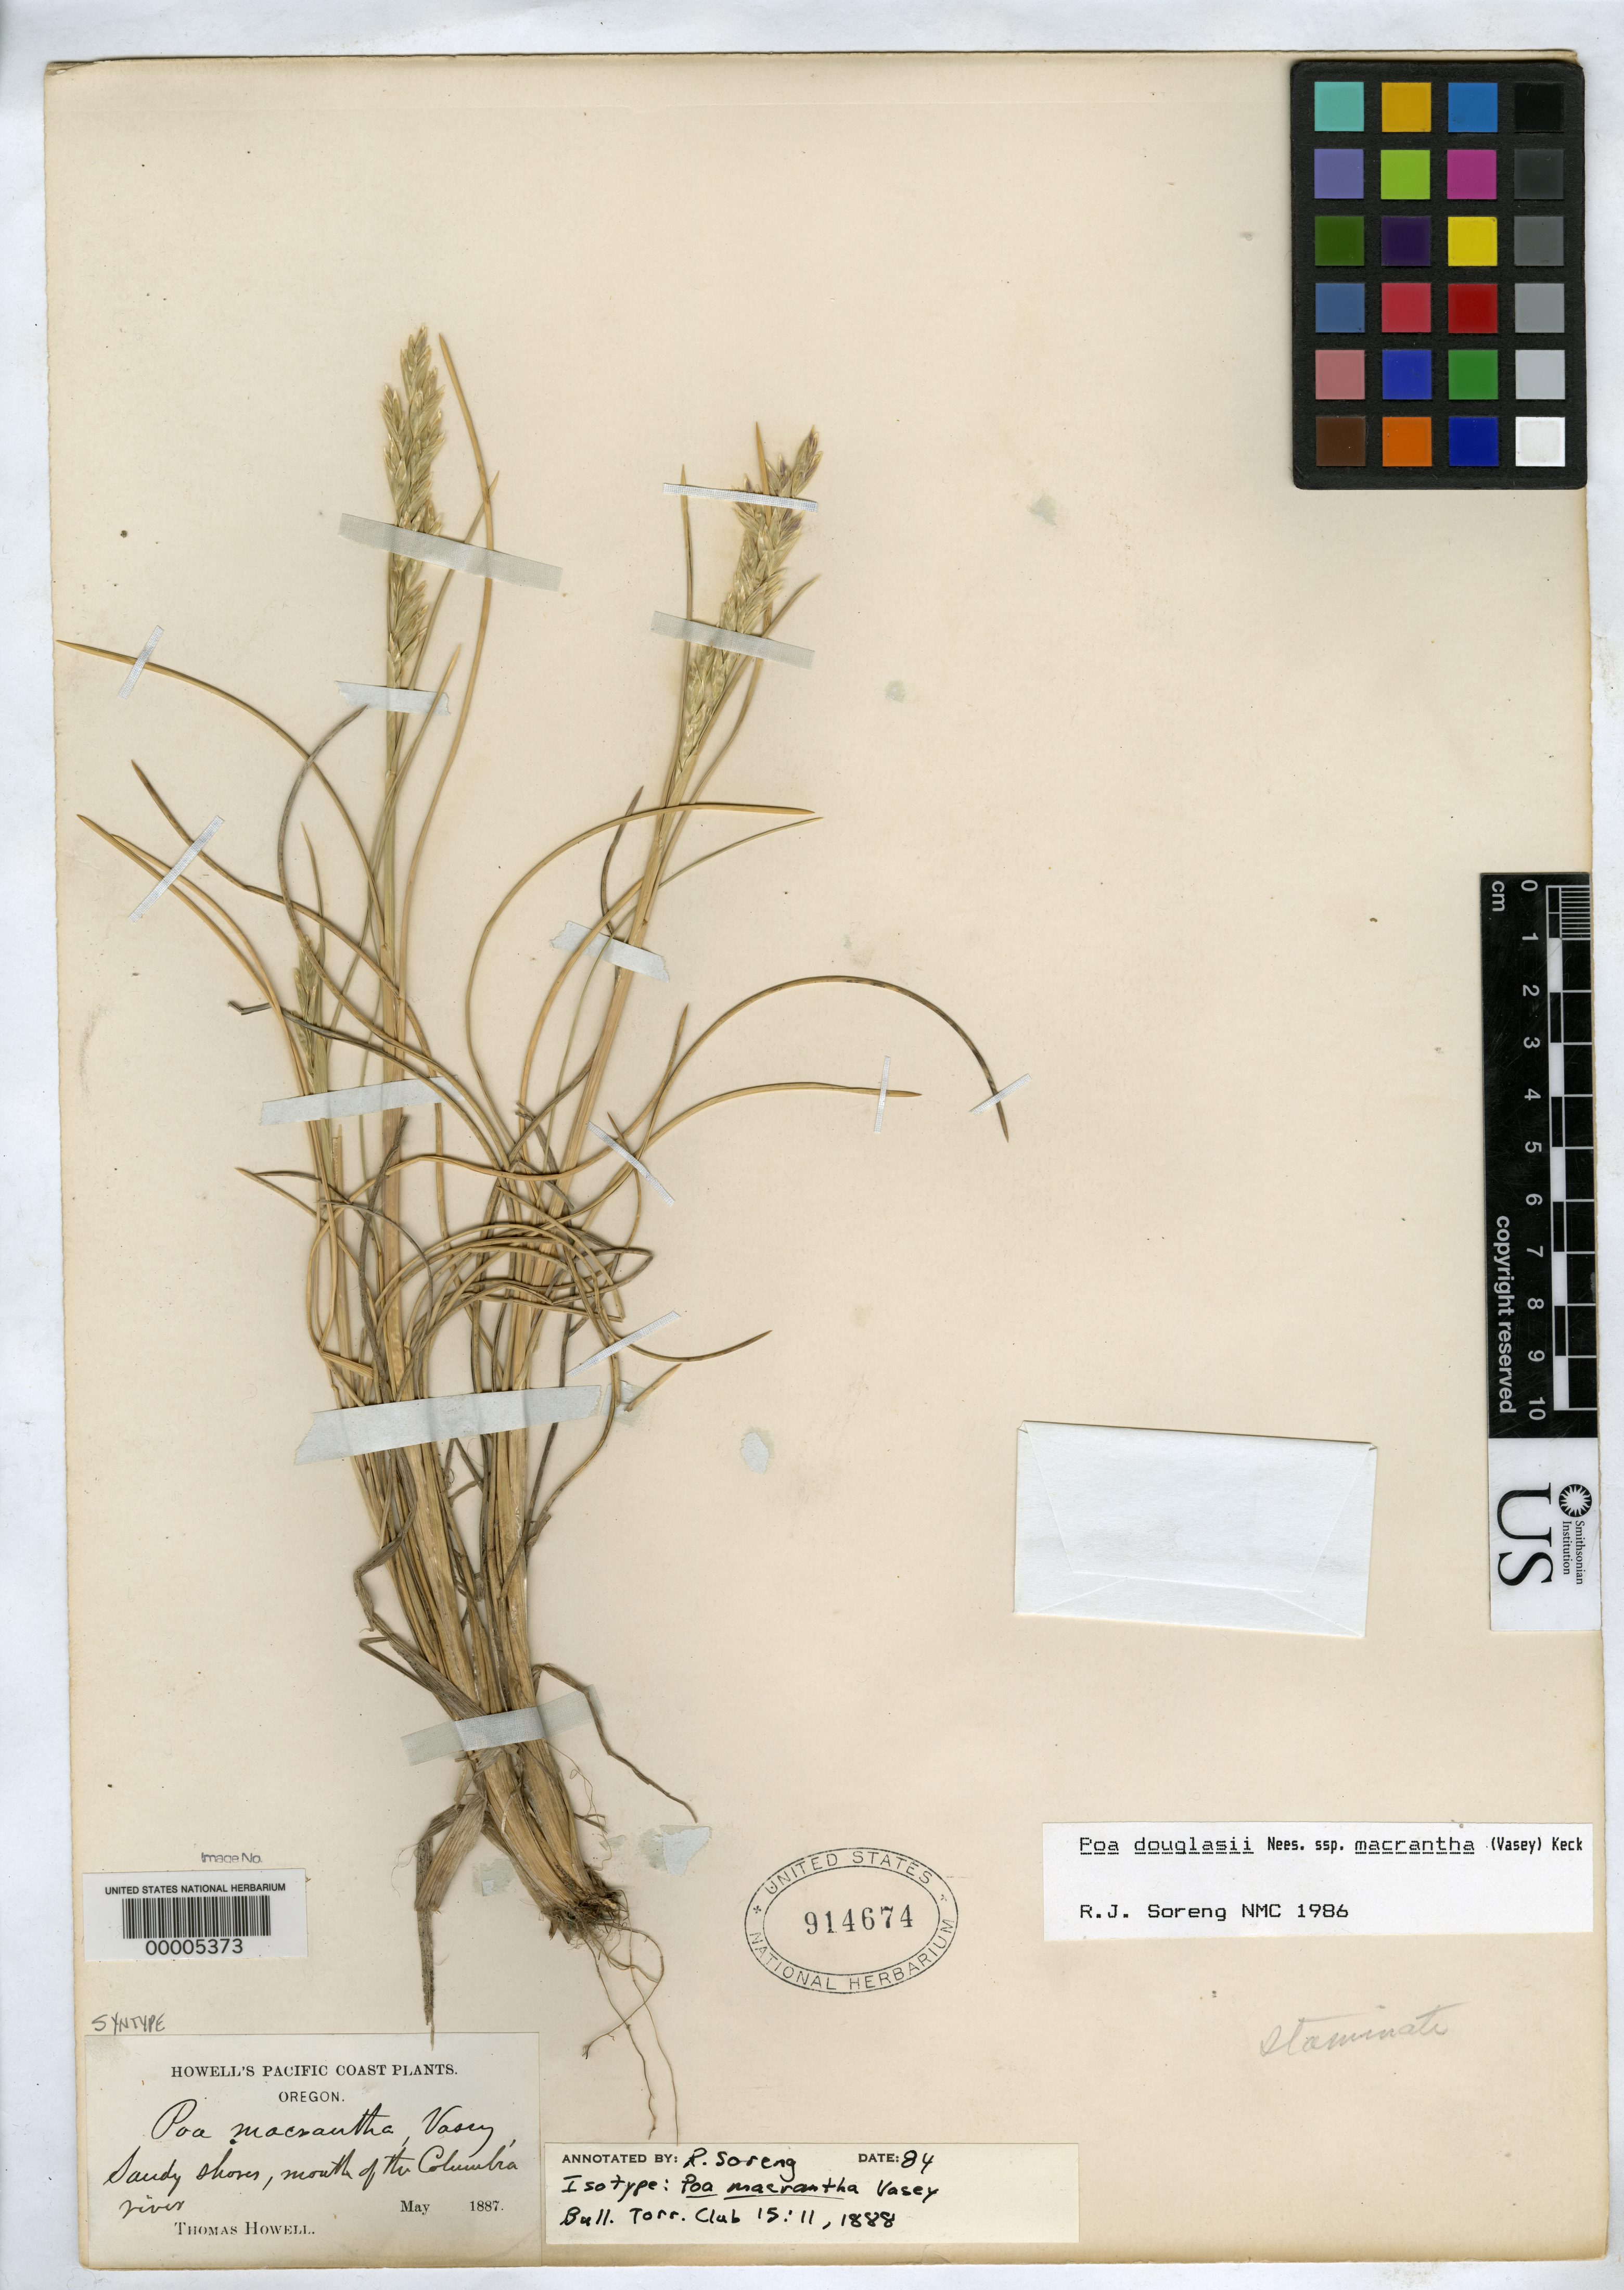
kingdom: Plantae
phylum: Tracheophyta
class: Liliopsida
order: Poales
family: Poaceae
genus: Poa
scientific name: Poa macrantha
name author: Vasey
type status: Isolectotype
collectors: T. J. Howell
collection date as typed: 17 Jul 1882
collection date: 1882-07-17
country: United States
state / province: Oregon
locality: Mouth of Columbia River.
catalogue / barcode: US 914674